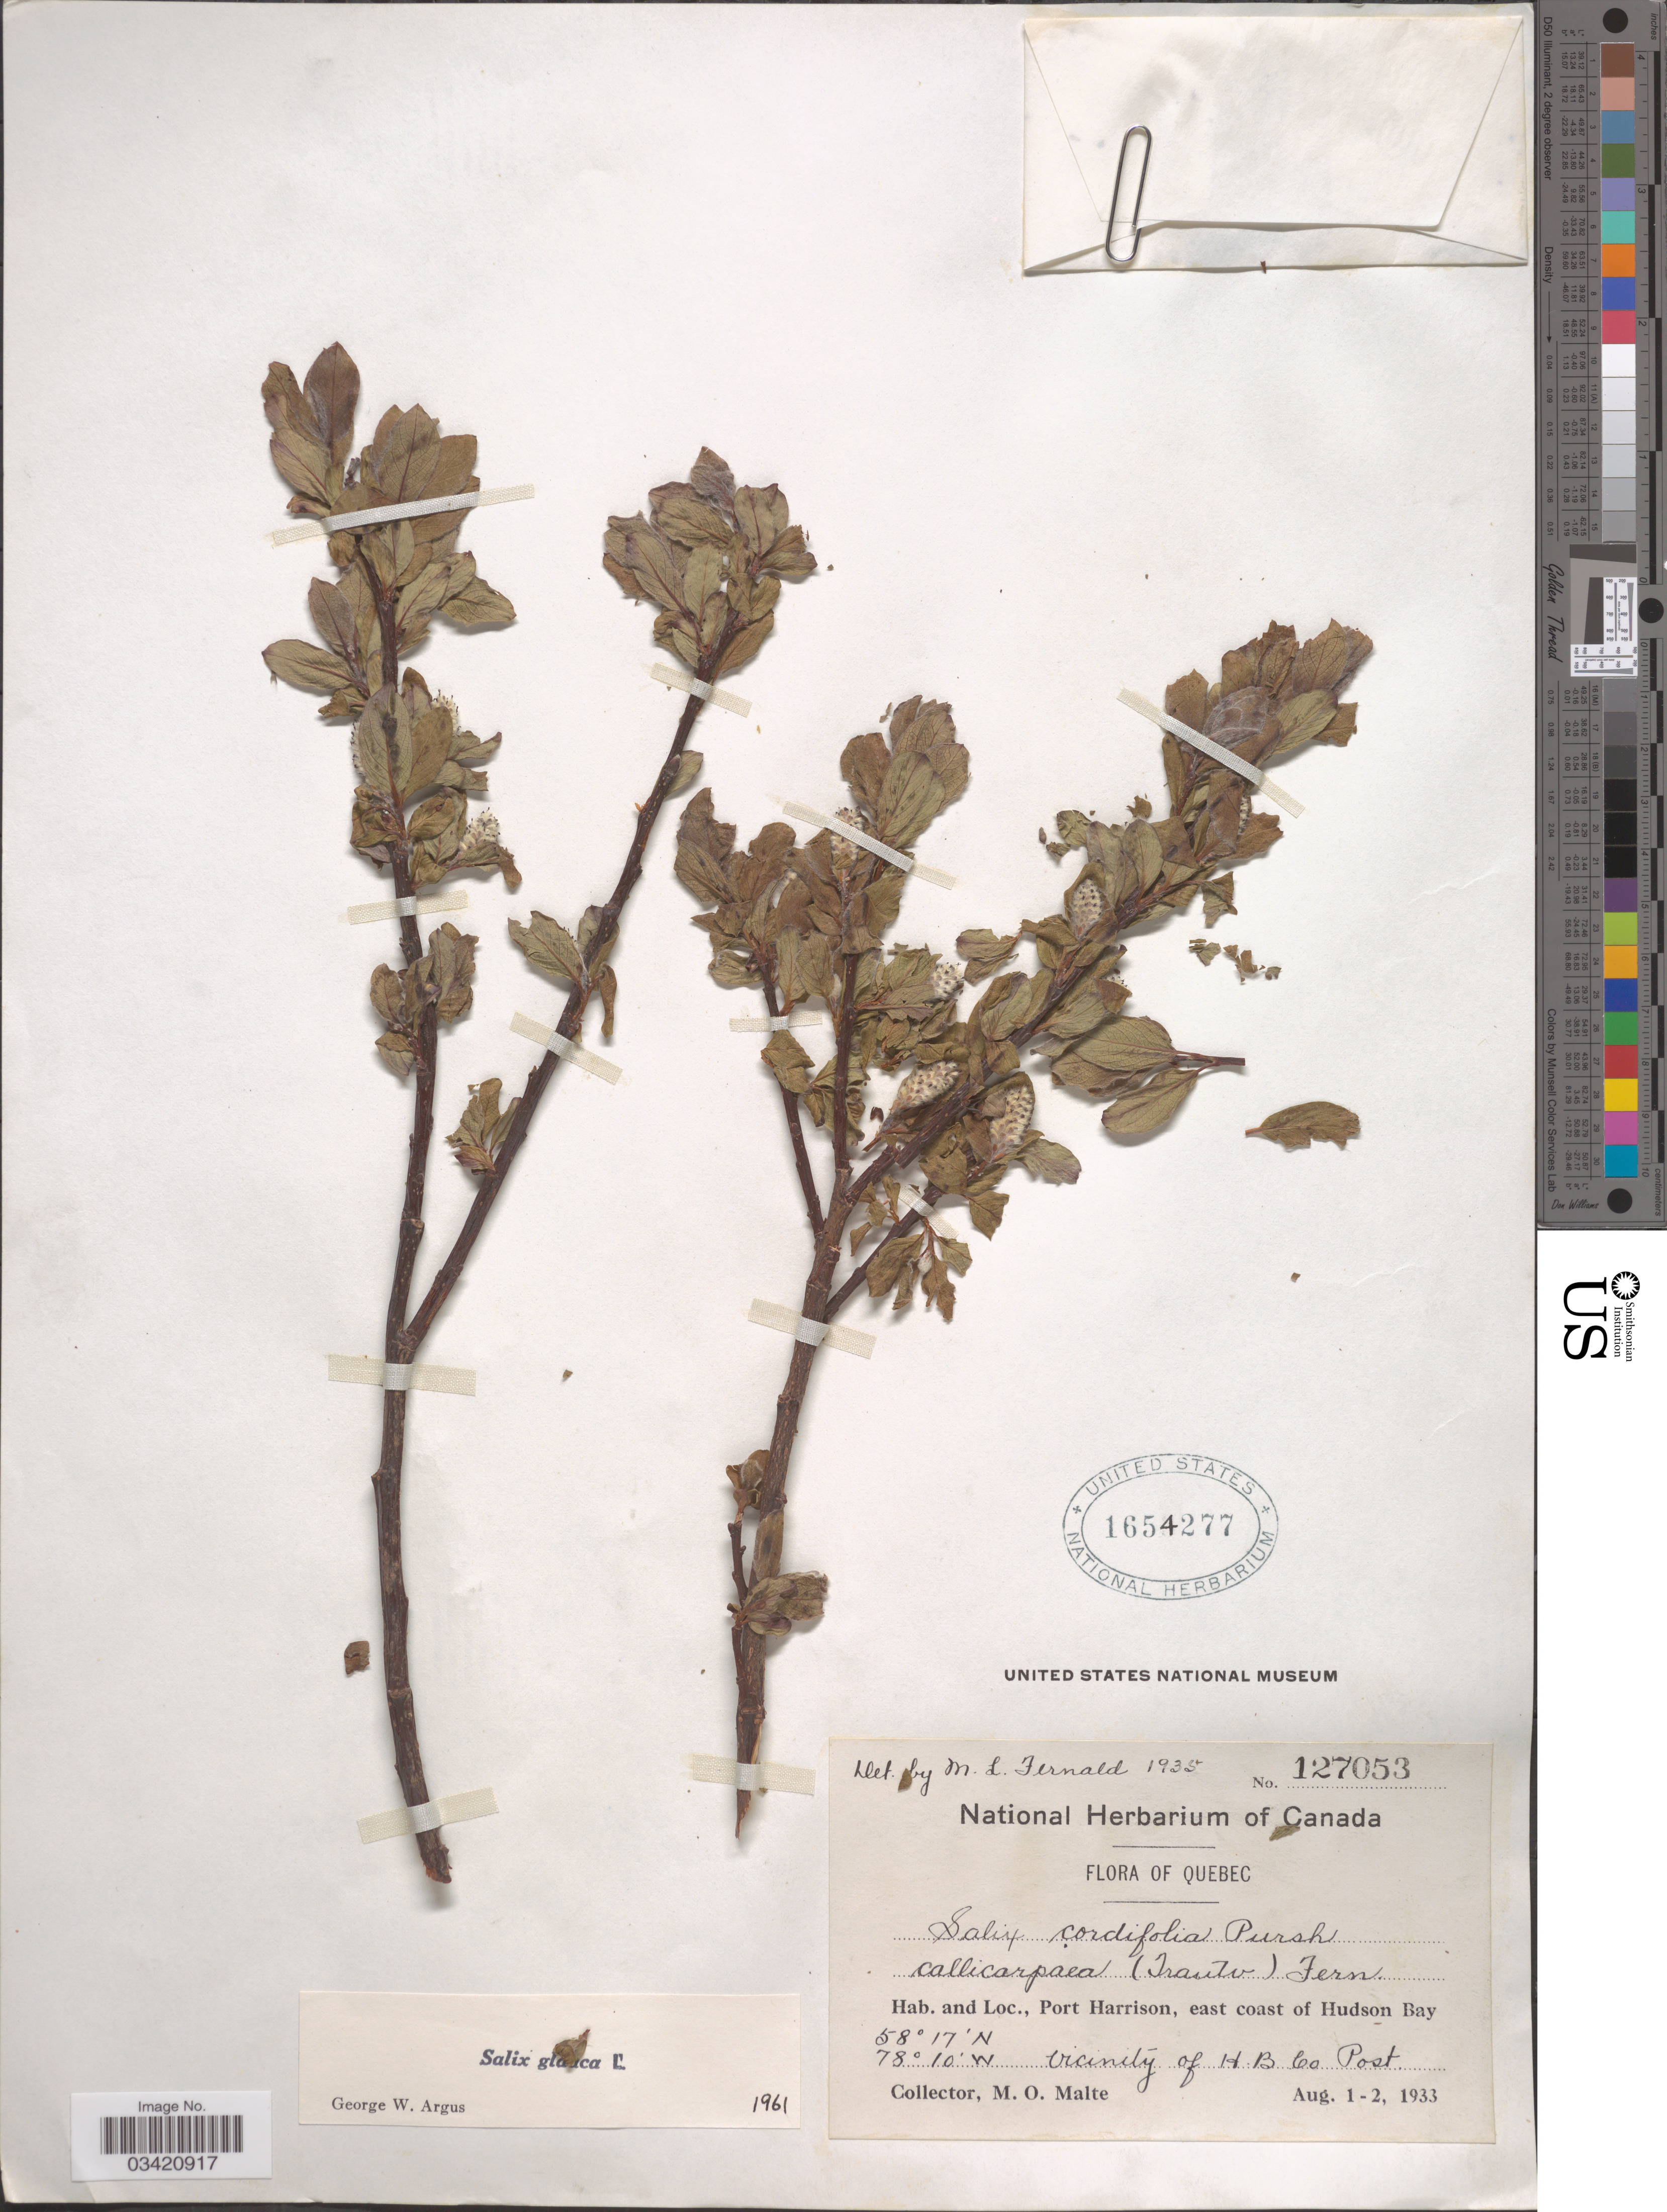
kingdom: Plantae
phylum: Tracheophyta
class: Magnoliopsida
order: Malpighiales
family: Salicaceae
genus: Salix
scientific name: Salix glauca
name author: L.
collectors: M. O. Malte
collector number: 127053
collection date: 1933-08-01/1933-08-02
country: Canada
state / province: Quebec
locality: Port Harrison, east coast of Hudson Bay. Vicinity of H.B. Co. Post.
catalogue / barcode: US 1654277